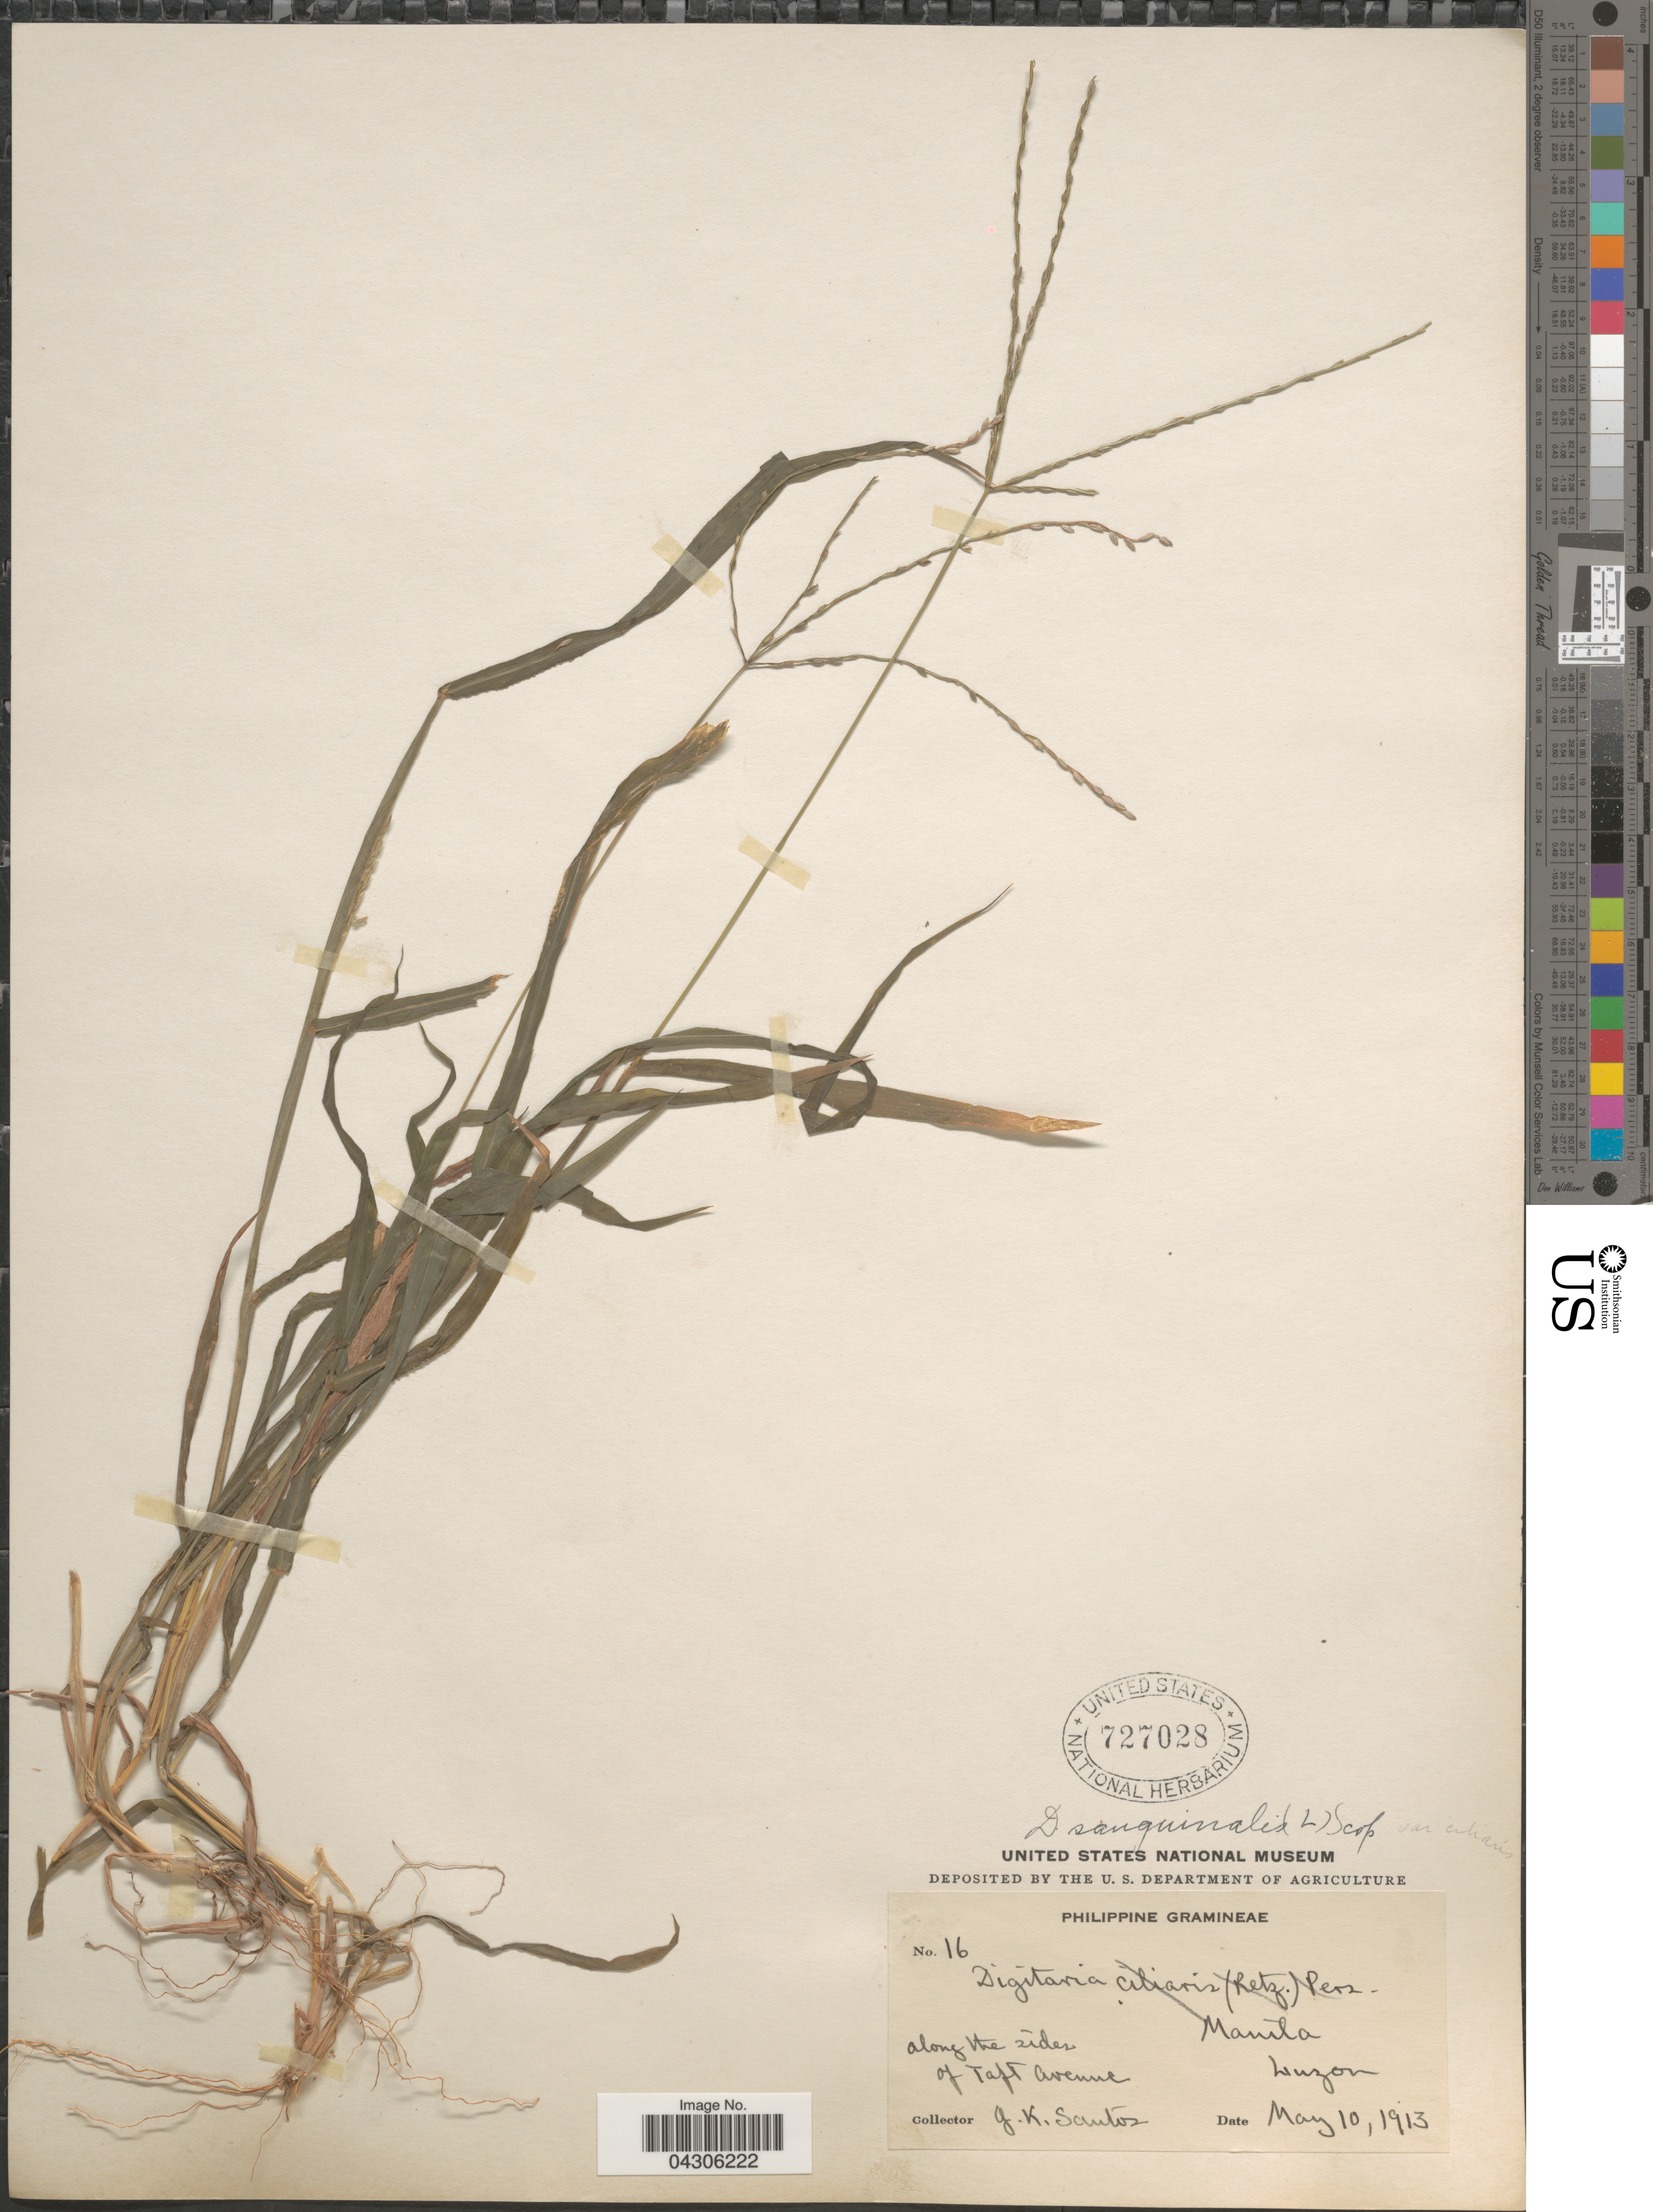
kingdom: Plantae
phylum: Tracheophyta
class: Liliopsida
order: Poales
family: Poaceae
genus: Digitaria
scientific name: Digitaria sanguinalis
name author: (L.) Scop.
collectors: J. K. Santos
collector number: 16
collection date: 1913-05-10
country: Philippines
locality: Along the sides of Taft Avenue. Manila, Luzon.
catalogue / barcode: US 727028